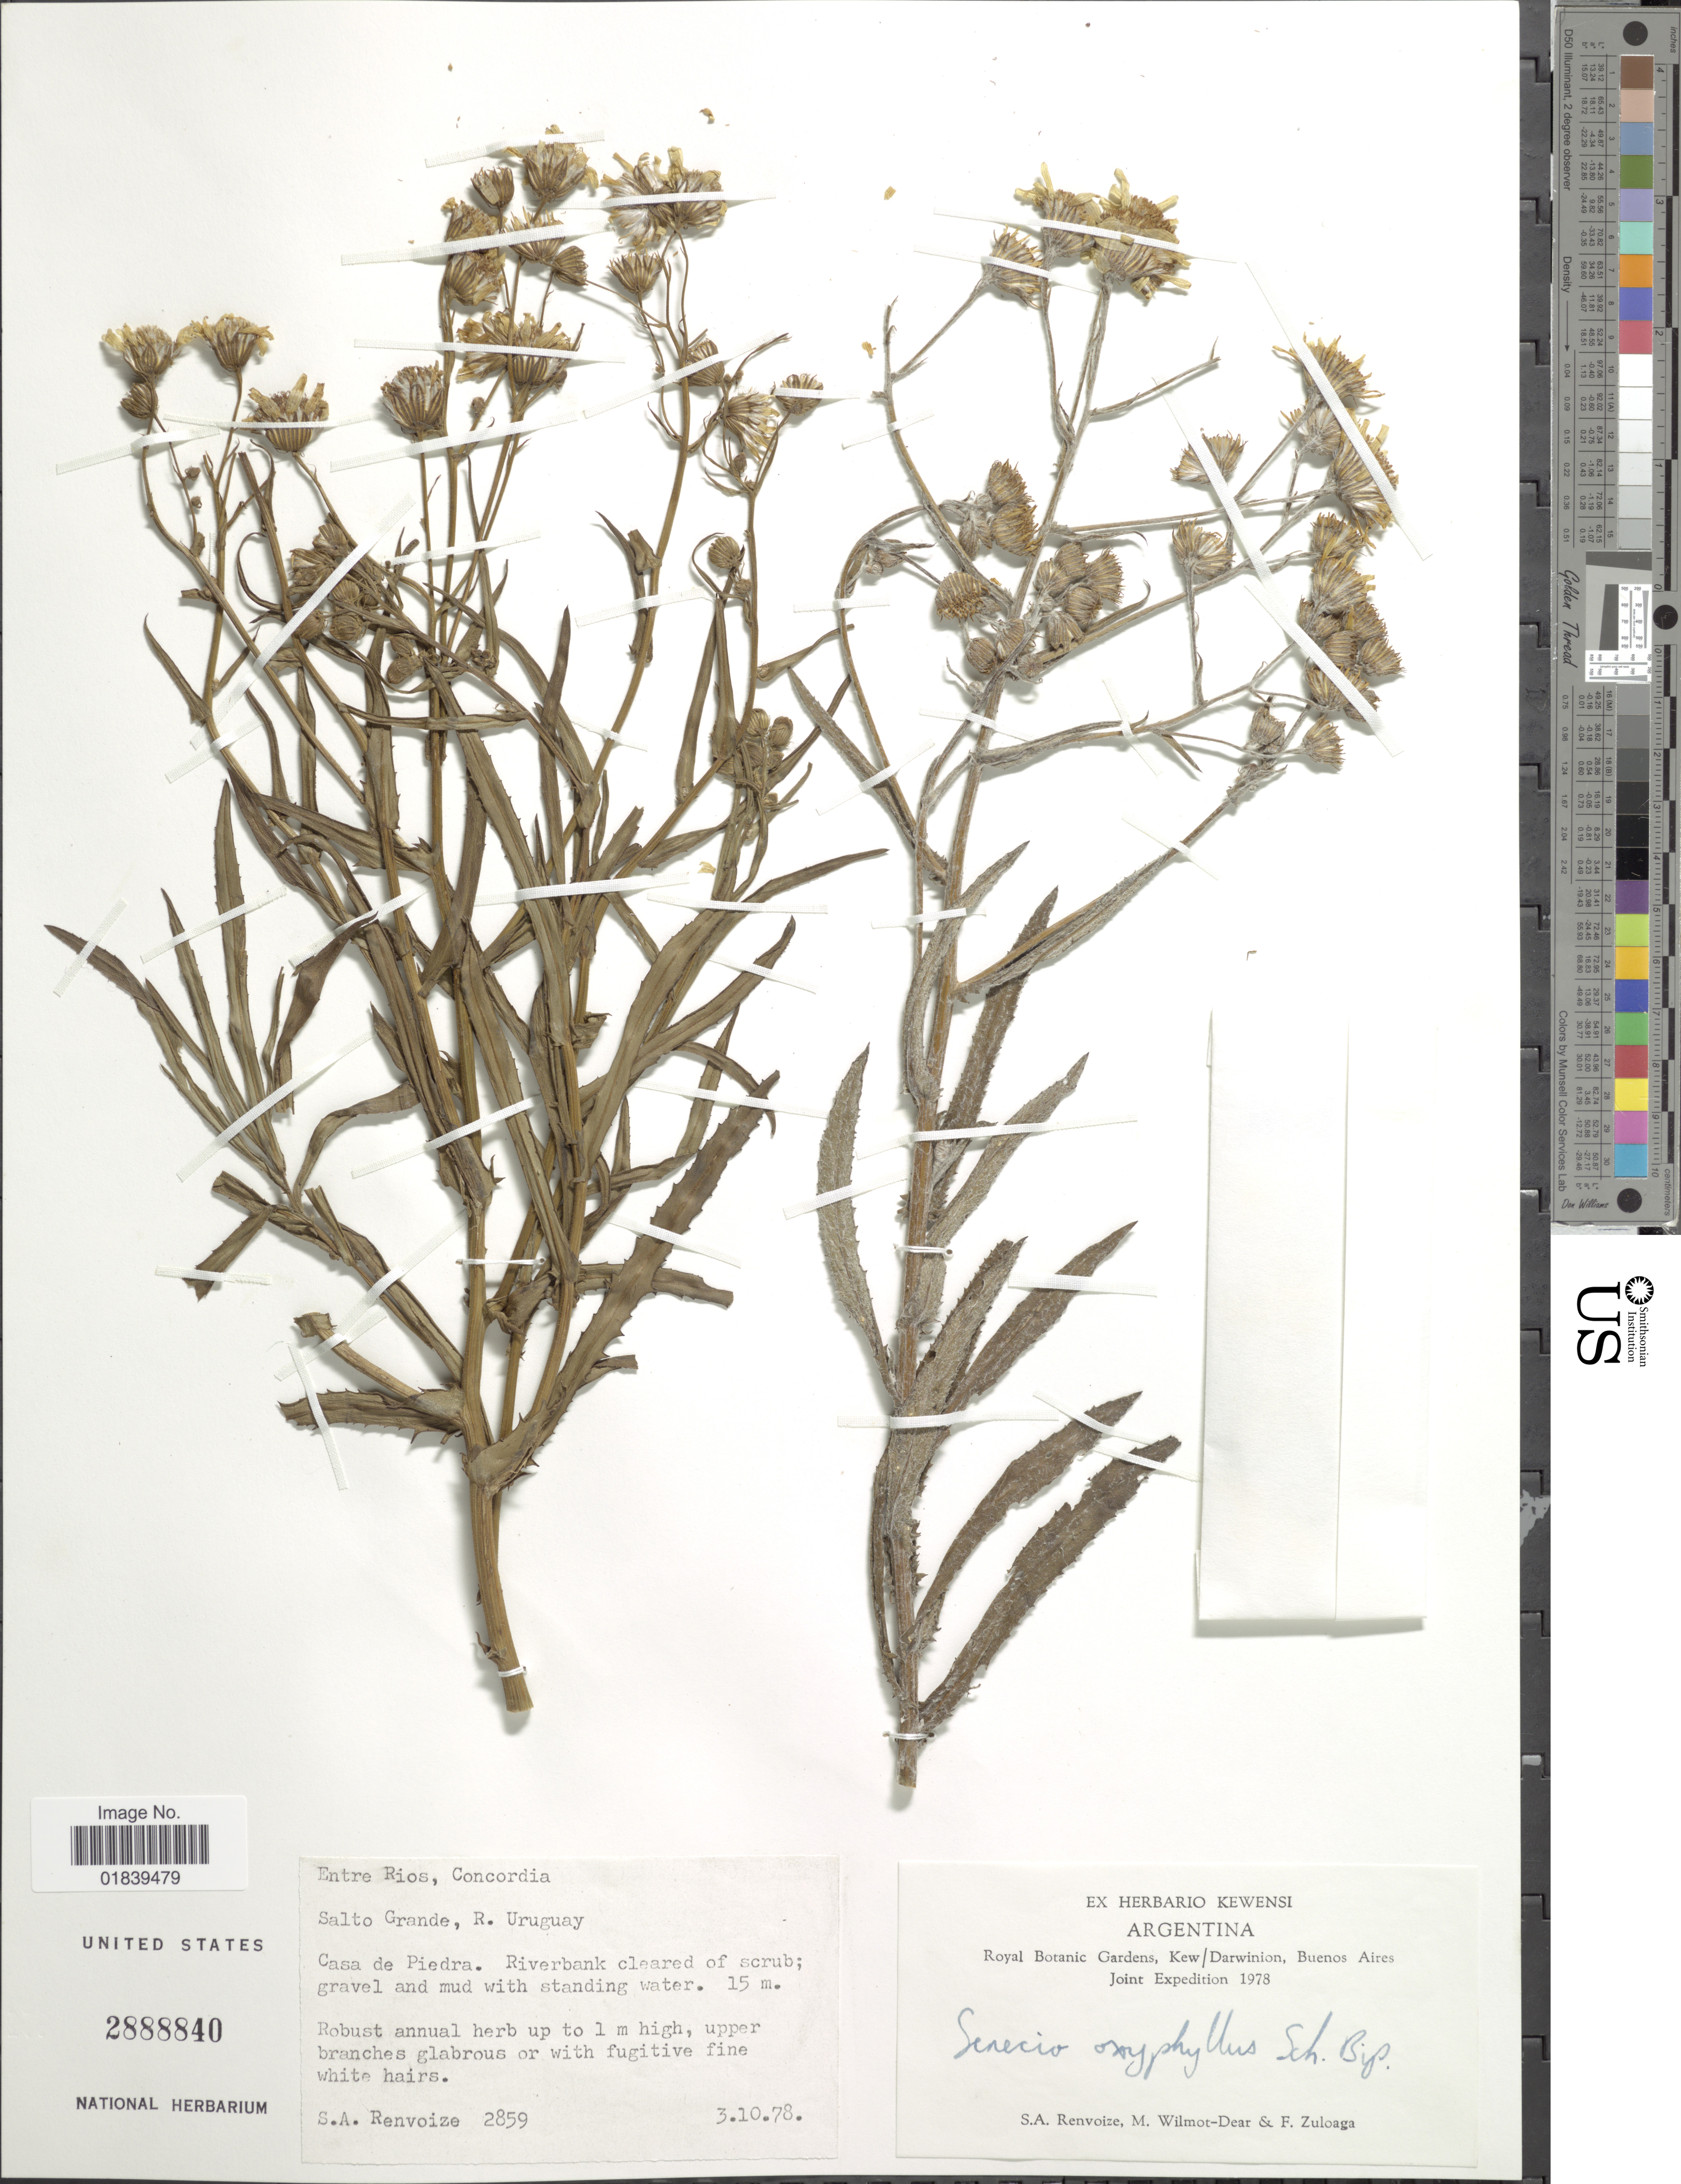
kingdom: Plantae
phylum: Tracheophyta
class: Magnoliopsida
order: Asterales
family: Asteraceae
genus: Senecio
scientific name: Senecio oxyphyllus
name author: DC.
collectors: S. A. Renvoize, M. Wilmot-Dear & F. Zuloaga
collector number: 2859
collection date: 1978-10-03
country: Argentina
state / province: Entre Rios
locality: Entre Rios, Concordia. Salto Grande, R. Uruguay. Casa de Piedra. Argentina.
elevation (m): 15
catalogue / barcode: US 2888840